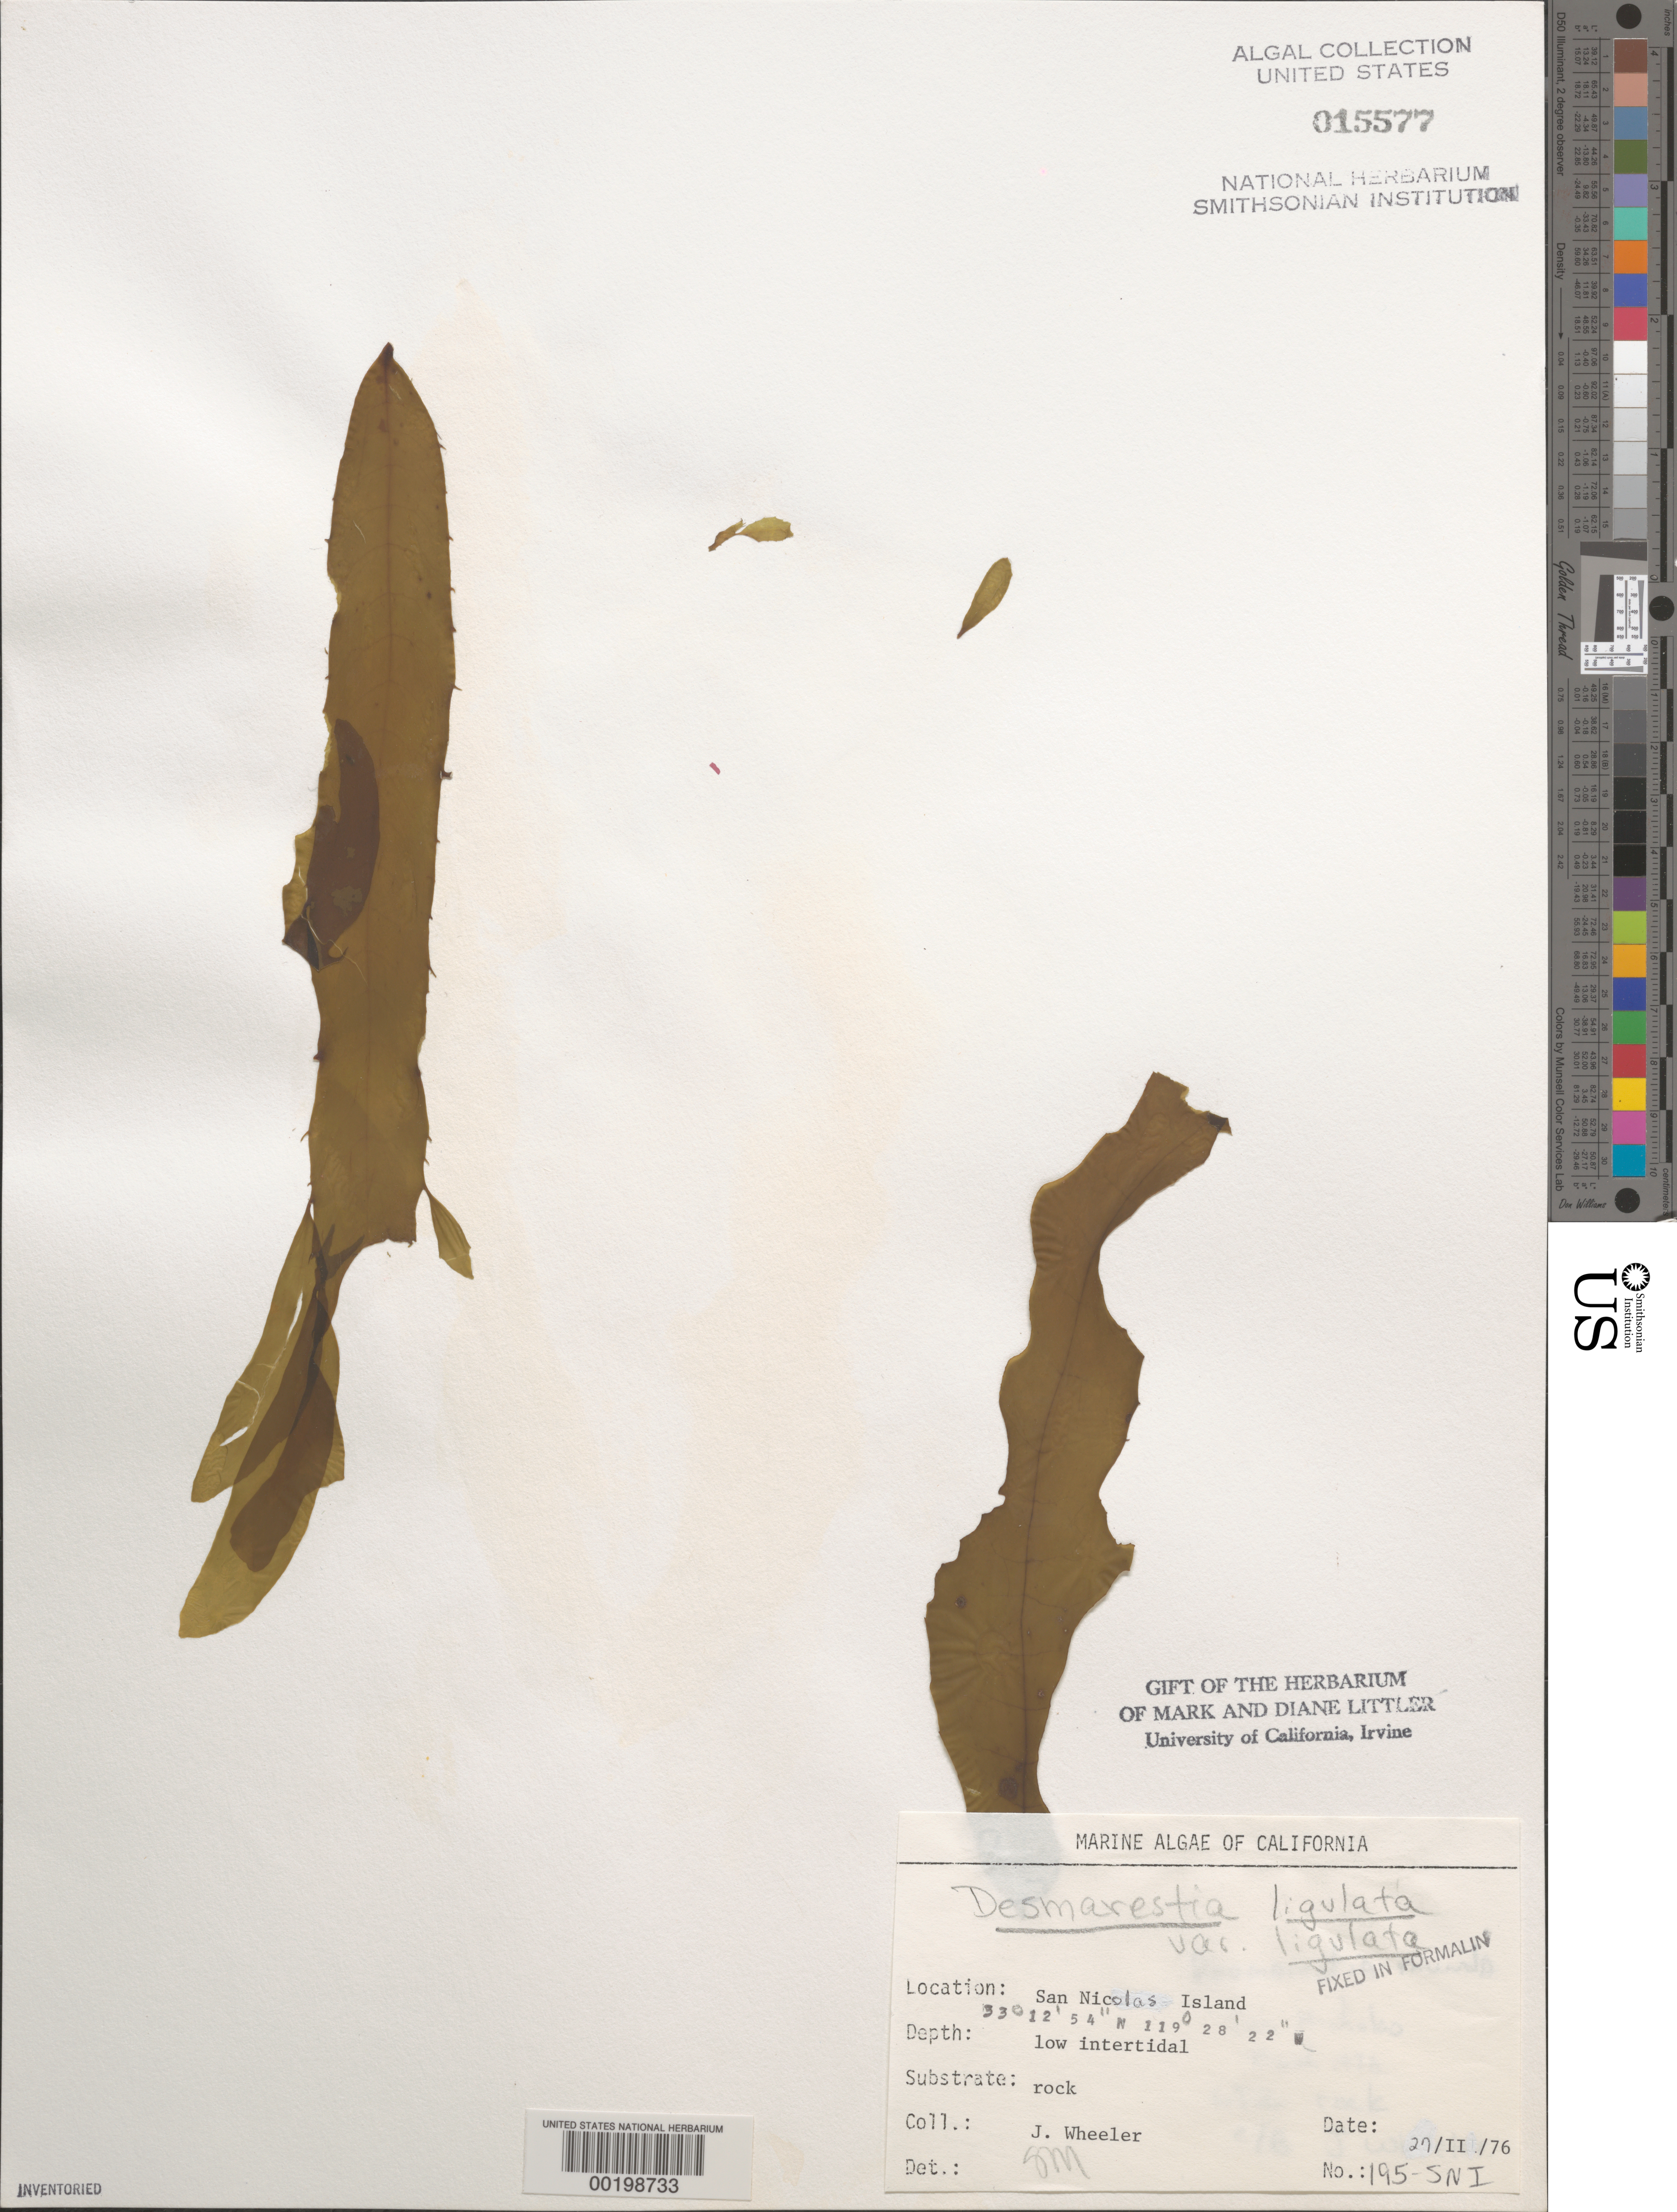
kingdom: Chromista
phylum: Ochrophyta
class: Phaeophyceae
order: Desmarestiales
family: Desmarestiaceae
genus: Desmarestia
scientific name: Desmarestia ligulata var. ligulata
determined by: Murray, S. N.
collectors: J. L. Wheeler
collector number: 195-sni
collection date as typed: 27 Feb 1976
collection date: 1976-02-27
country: United States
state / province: California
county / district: Ventura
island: San Nicolas Island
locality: Dutch Harbor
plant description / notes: BLM-SOCALBIGHT Rocky Intertidal Survey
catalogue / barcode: US 15577